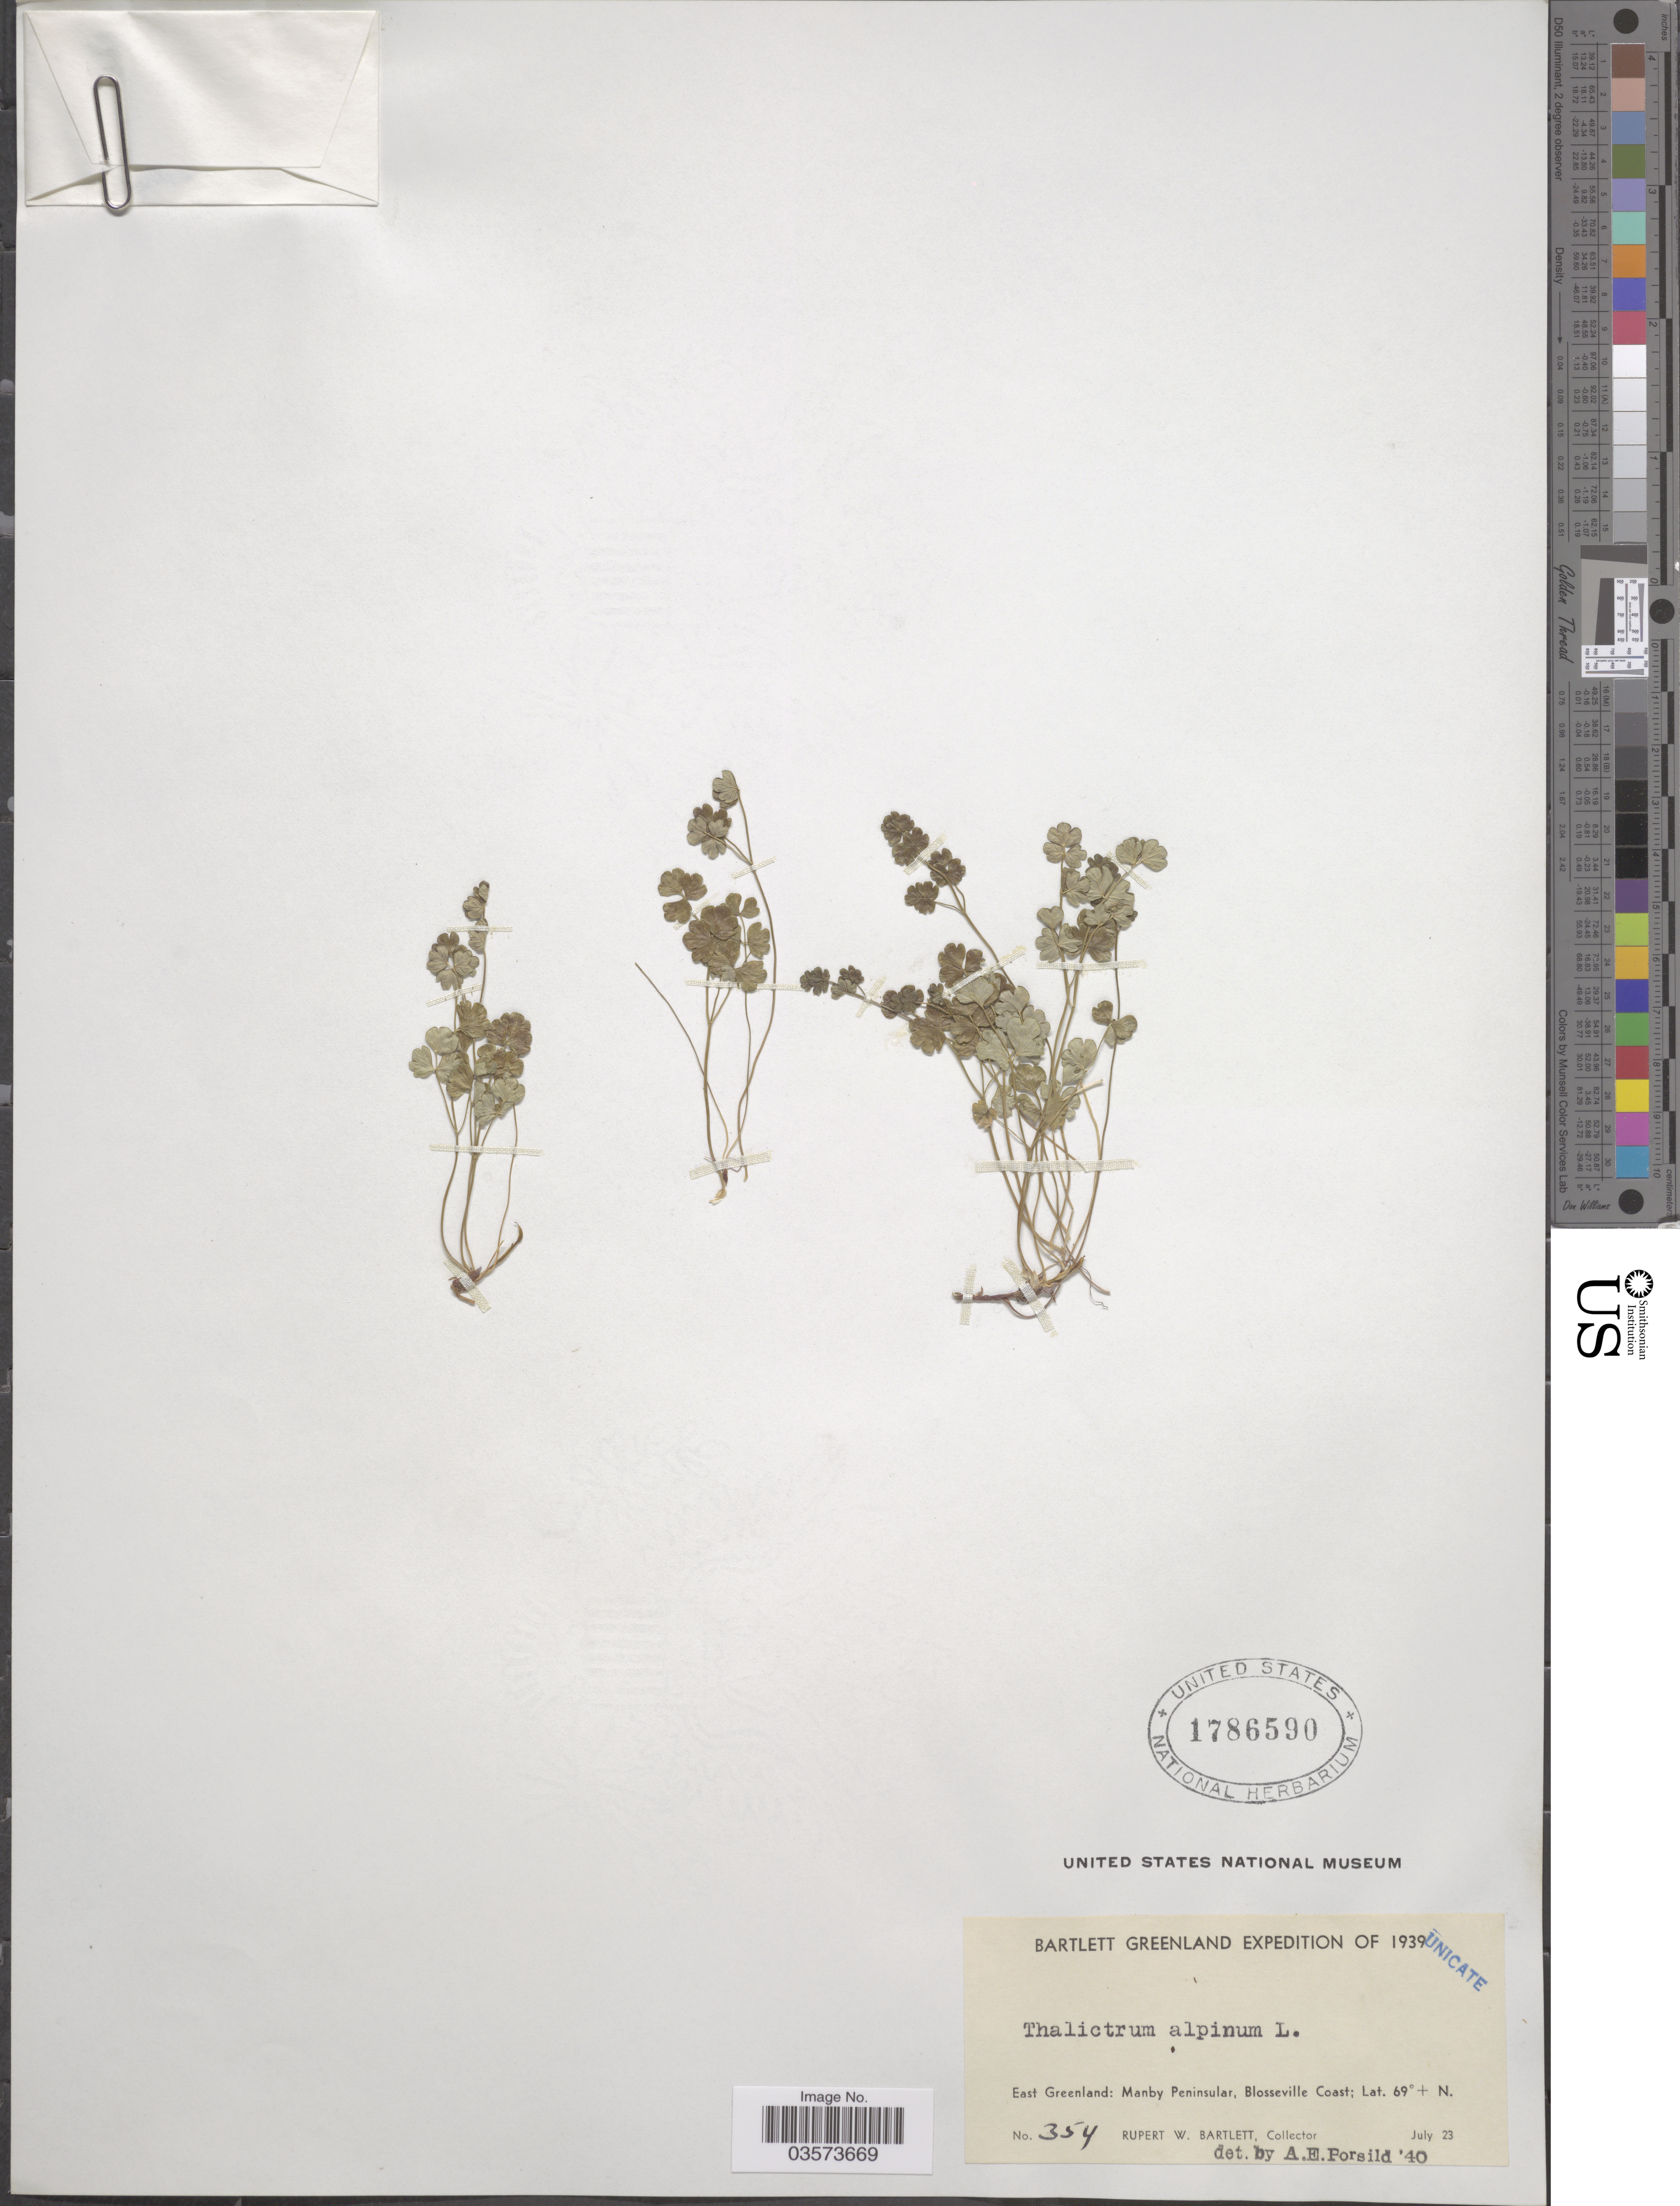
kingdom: Plantae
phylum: Tracheophyta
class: Magnoliopsida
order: Ranunculales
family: Ranunculaceae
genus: Thalictrum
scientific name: Thalictrum alpinum var. typicum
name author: B. Boivin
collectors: R. W. Bartlett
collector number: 354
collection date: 1939-07-23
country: Greenland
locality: East Greenland: Manby Peninsular, Blosseville Coast.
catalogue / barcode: US 1786590